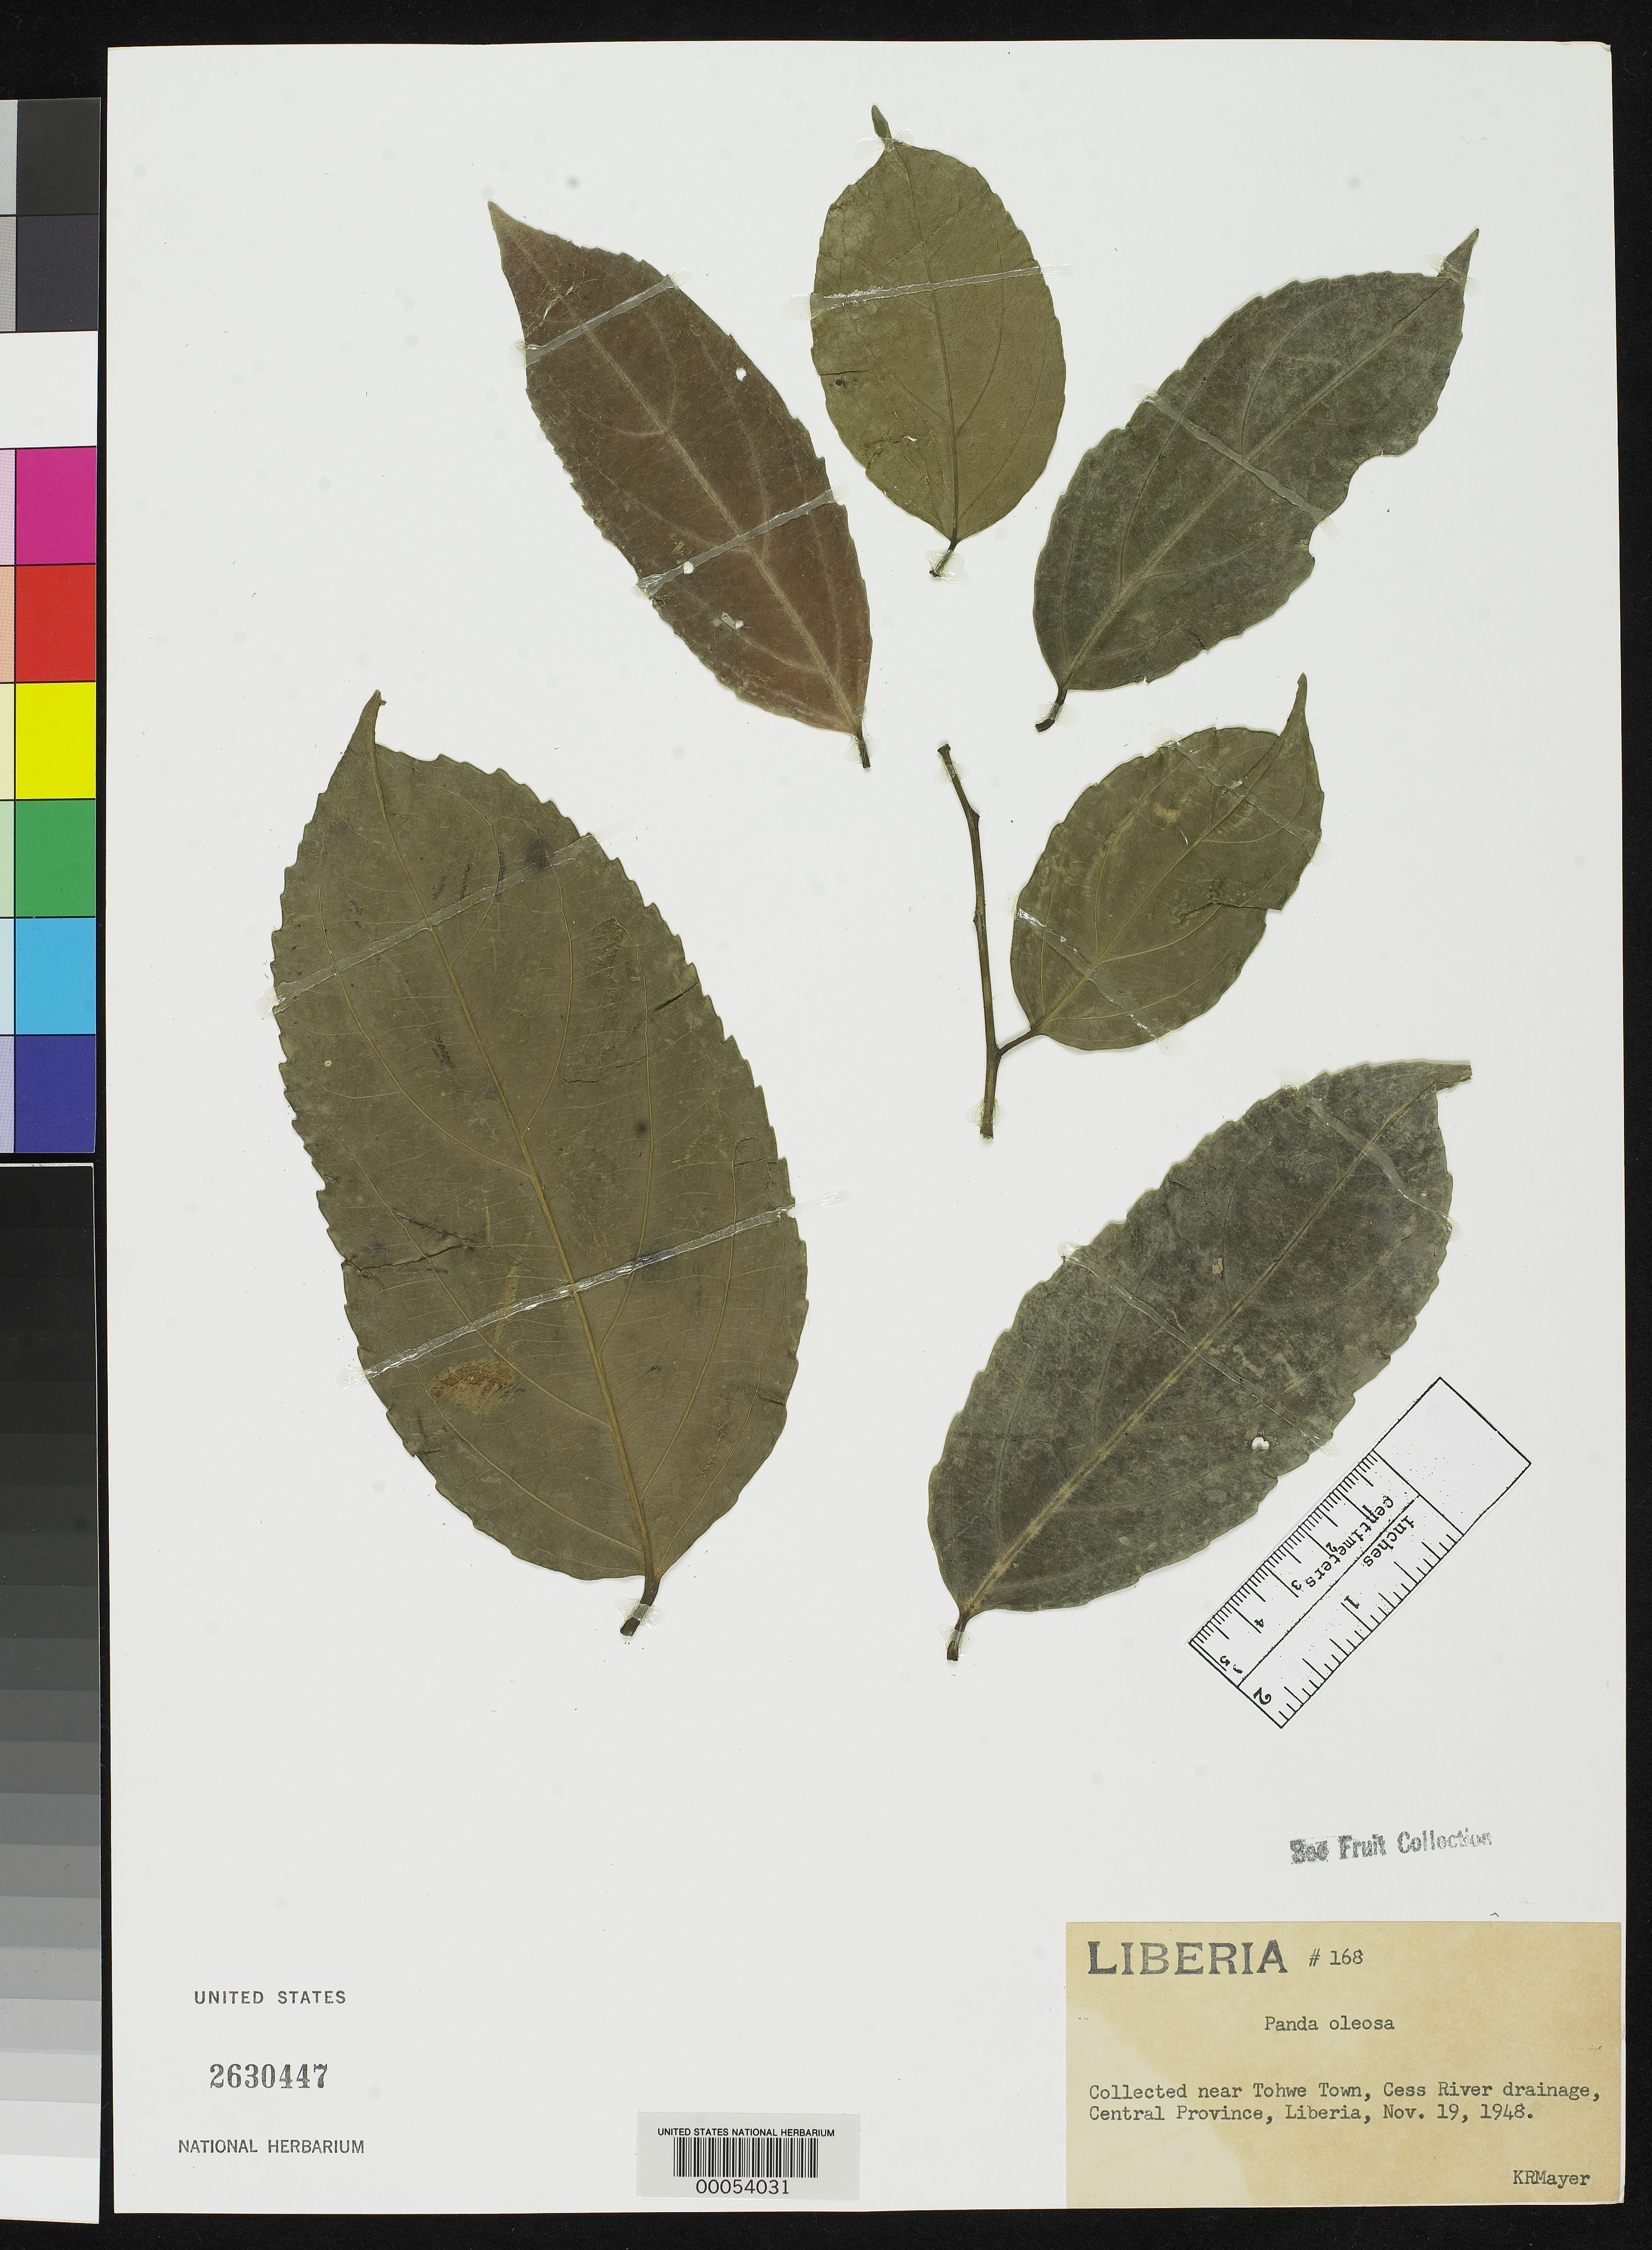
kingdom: Plantae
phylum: Tracheophyta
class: Magnoliopsida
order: Malpighiales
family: Pandaceae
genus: Panda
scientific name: Panda oleosa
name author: Pierre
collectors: K. R. Mayer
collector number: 168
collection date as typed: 19 Nov 1948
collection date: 1948-11-19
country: Liberia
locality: Near tohwe town, cess river drainage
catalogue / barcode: US 2630447